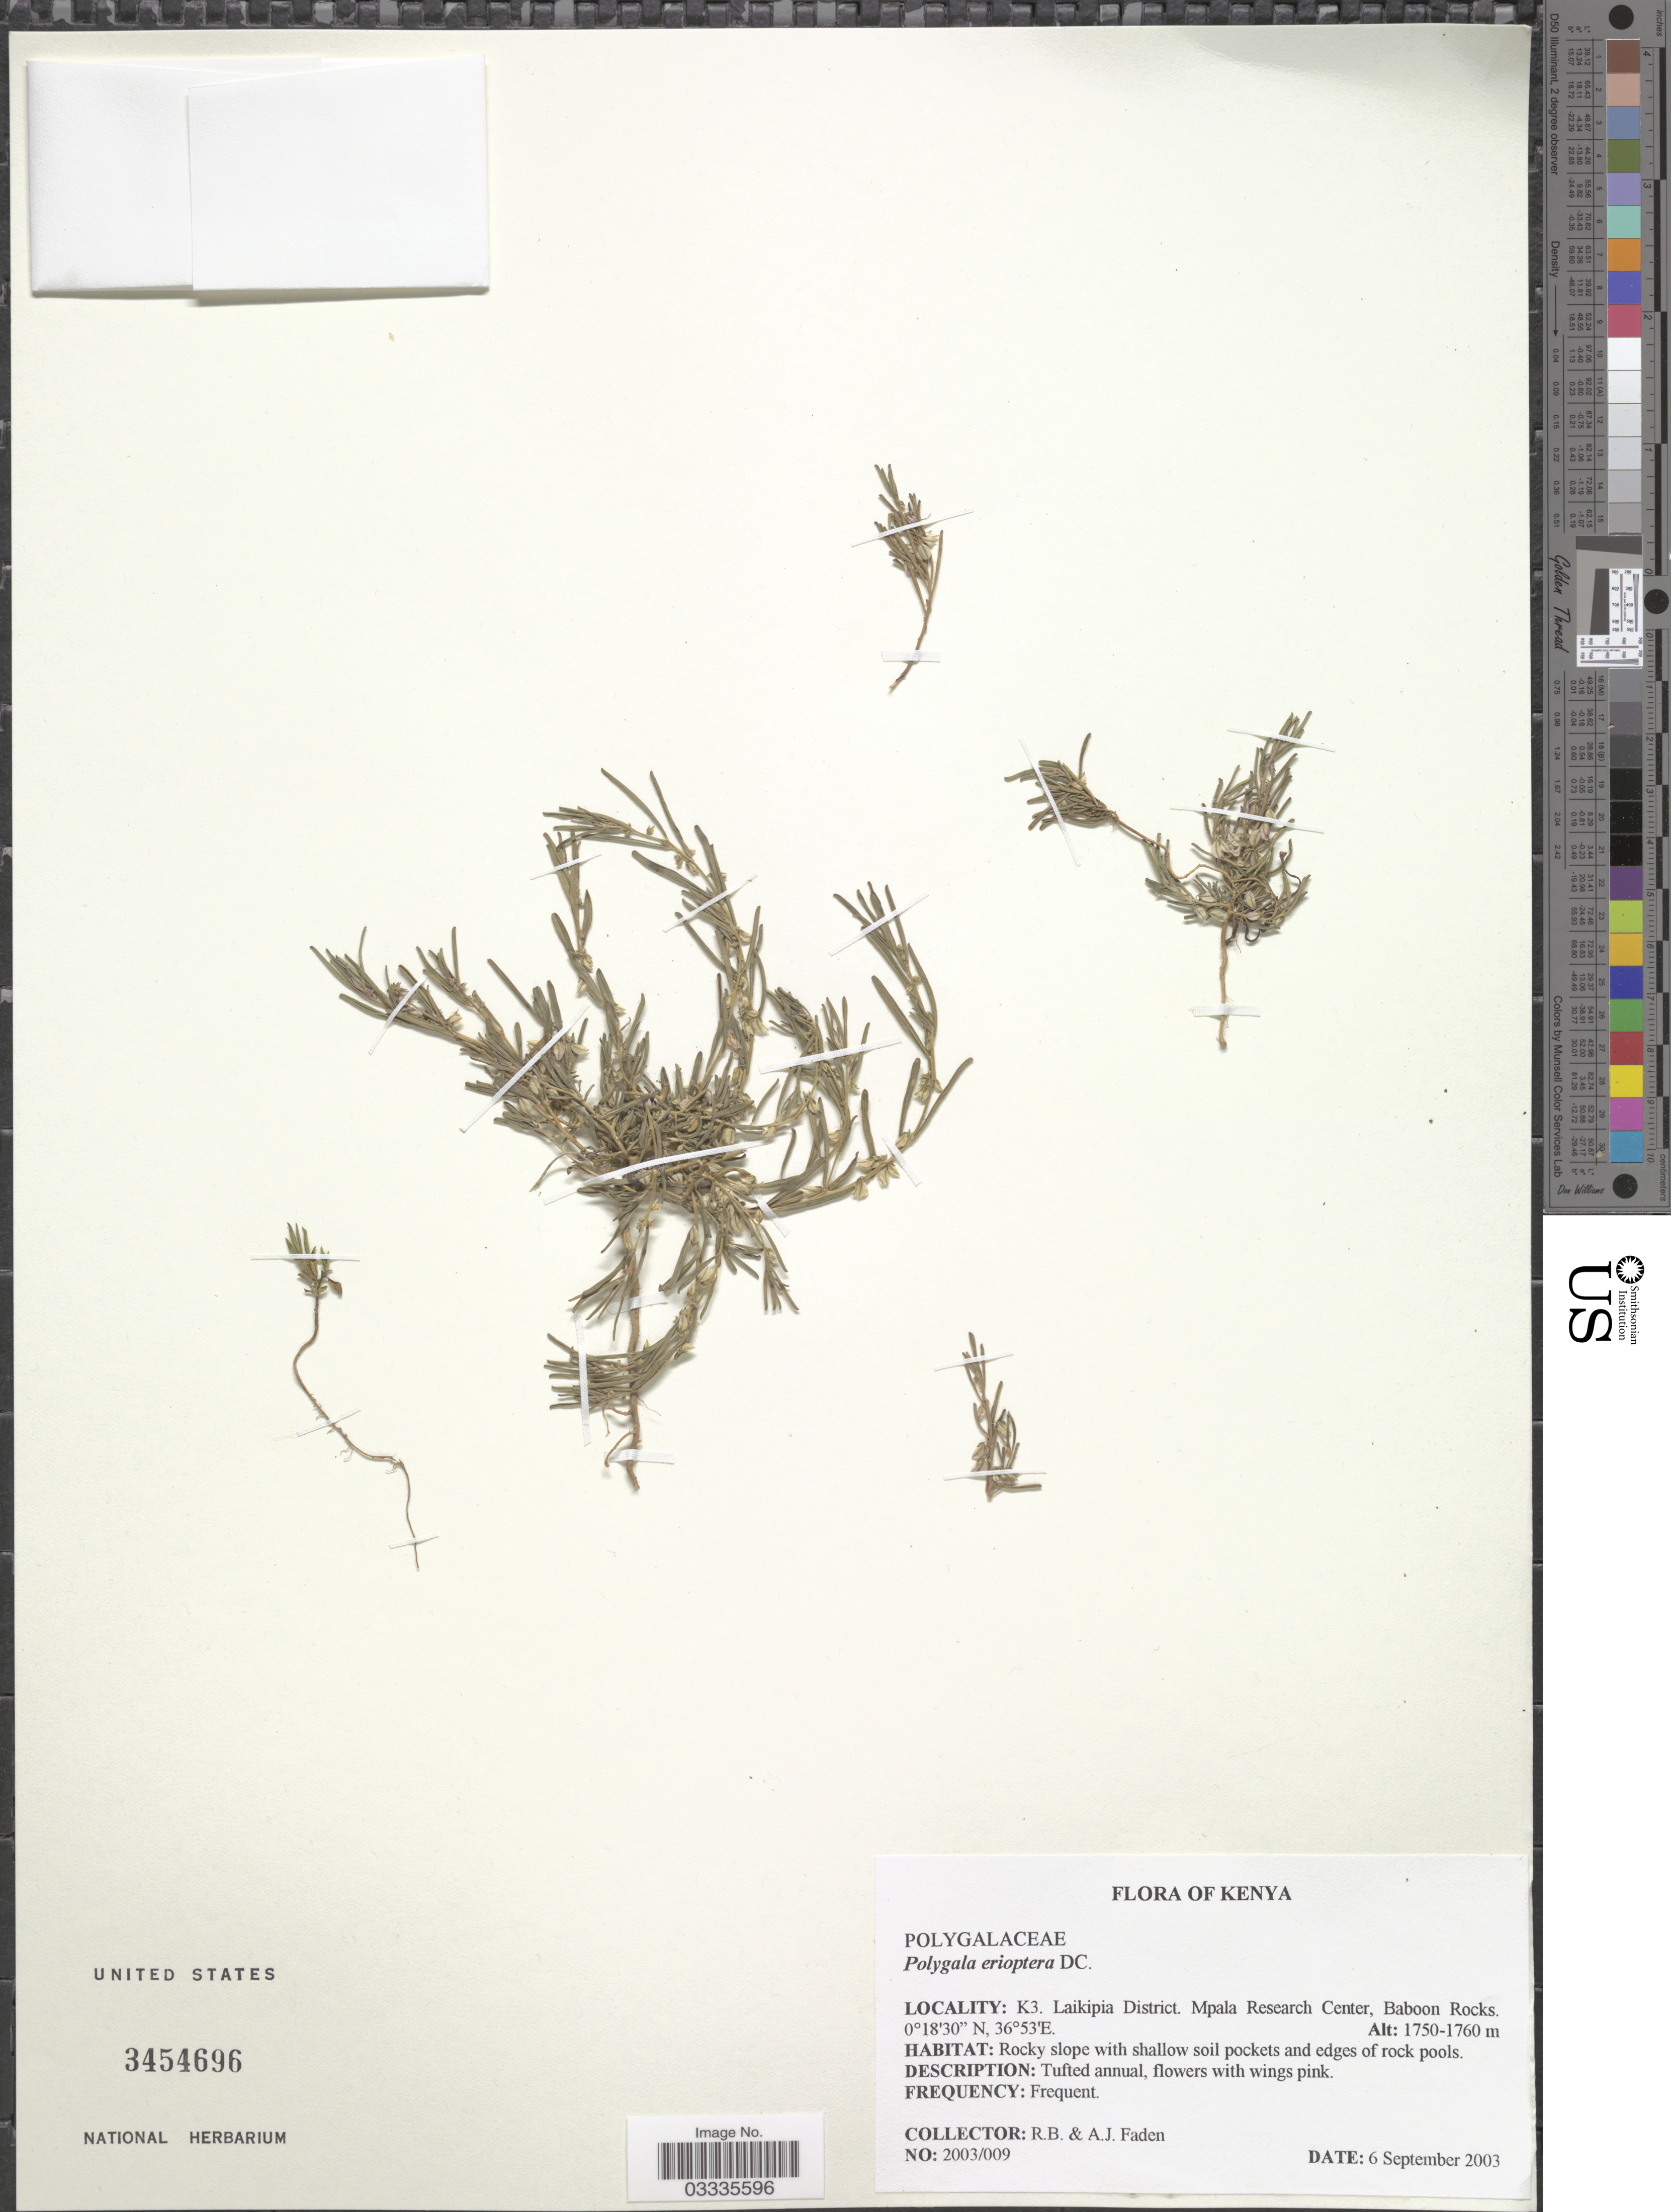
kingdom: Plantae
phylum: Tracheophyta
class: Magnoliopsida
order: Fabales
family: Polygalaceae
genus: Polygala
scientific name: Polygala erioptera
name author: DC.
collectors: R. B. Faden & A. J. Faden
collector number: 2003/009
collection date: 2003-09-06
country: Kenya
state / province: Laikipia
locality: K3. Laikipia District. Mpala Research Center, Baboon Rocks.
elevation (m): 1750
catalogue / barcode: US 3454696